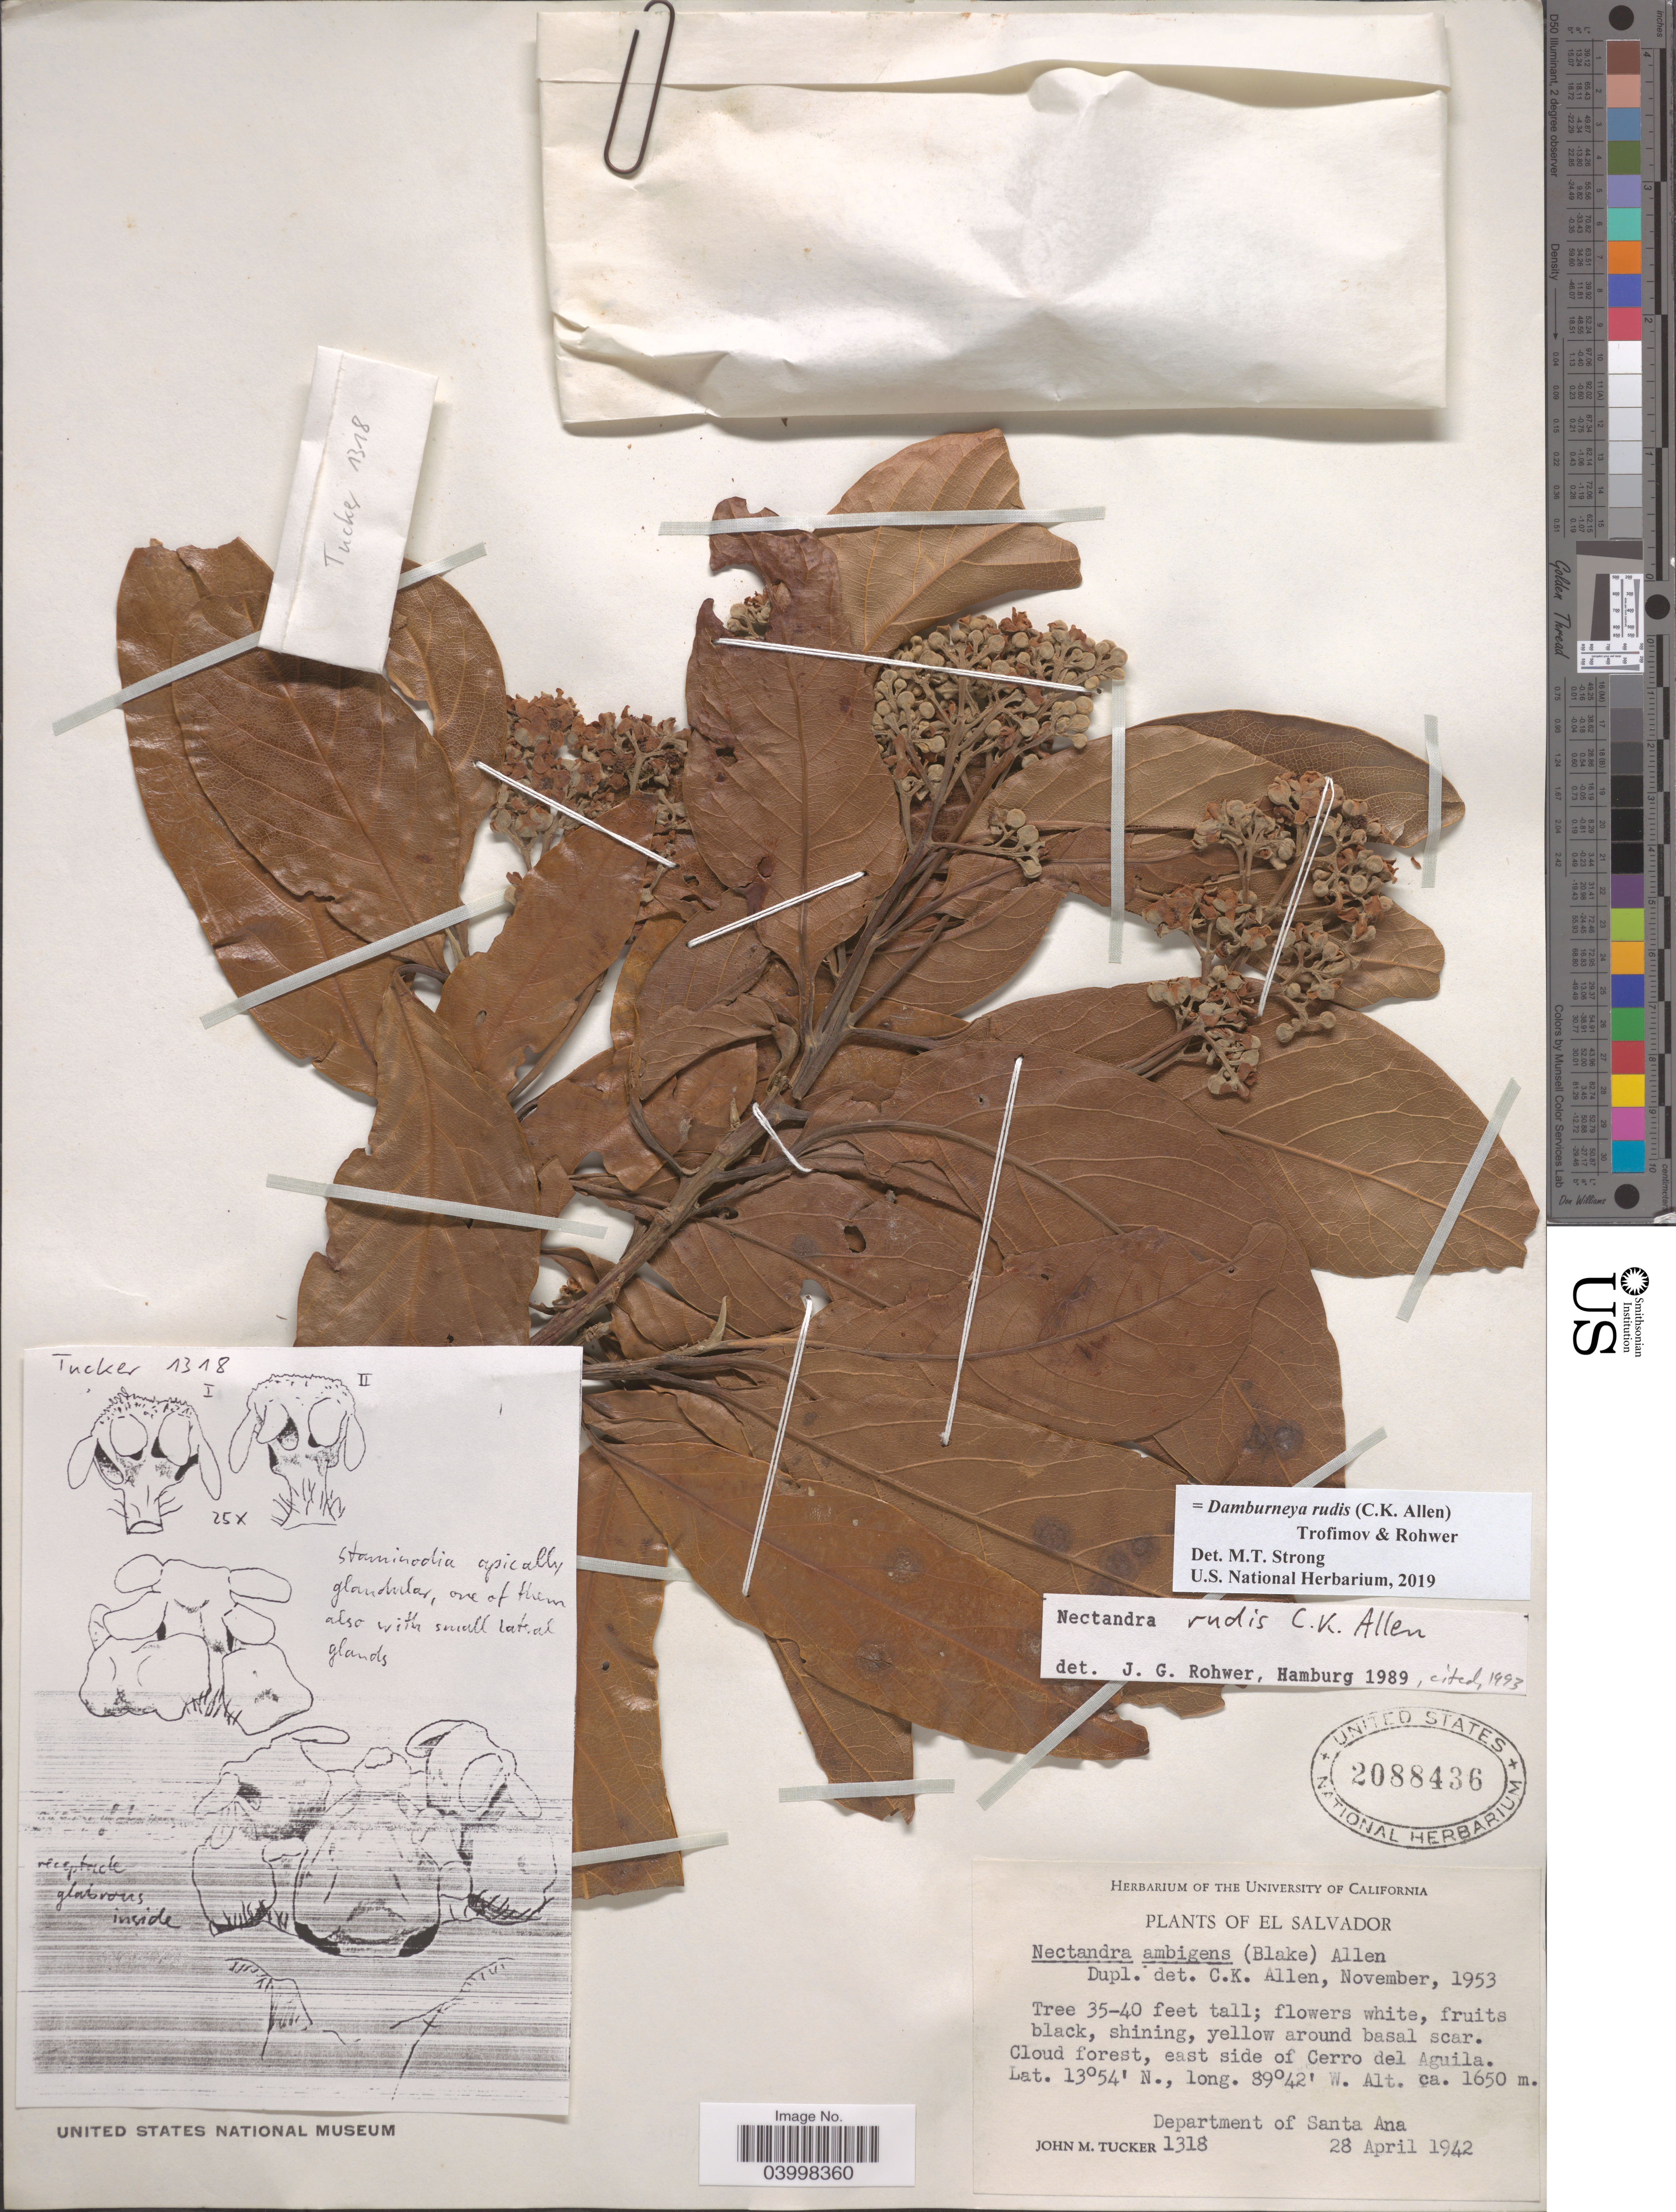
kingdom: Plantae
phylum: Tracheophyta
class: Magnoliopsida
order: Laurales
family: Lauraceae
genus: Damburneya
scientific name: Damburneya rudis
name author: (C.K. Allen) Trofimov & Rohwer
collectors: J. M. Tucker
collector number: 1318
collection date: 1942-04-28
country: El Salvador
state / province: Santa Ana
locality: Cloud forest, east side of Cerro del Aguila. Department of Santa Ana.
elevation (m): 1650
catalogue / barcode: US 2088436